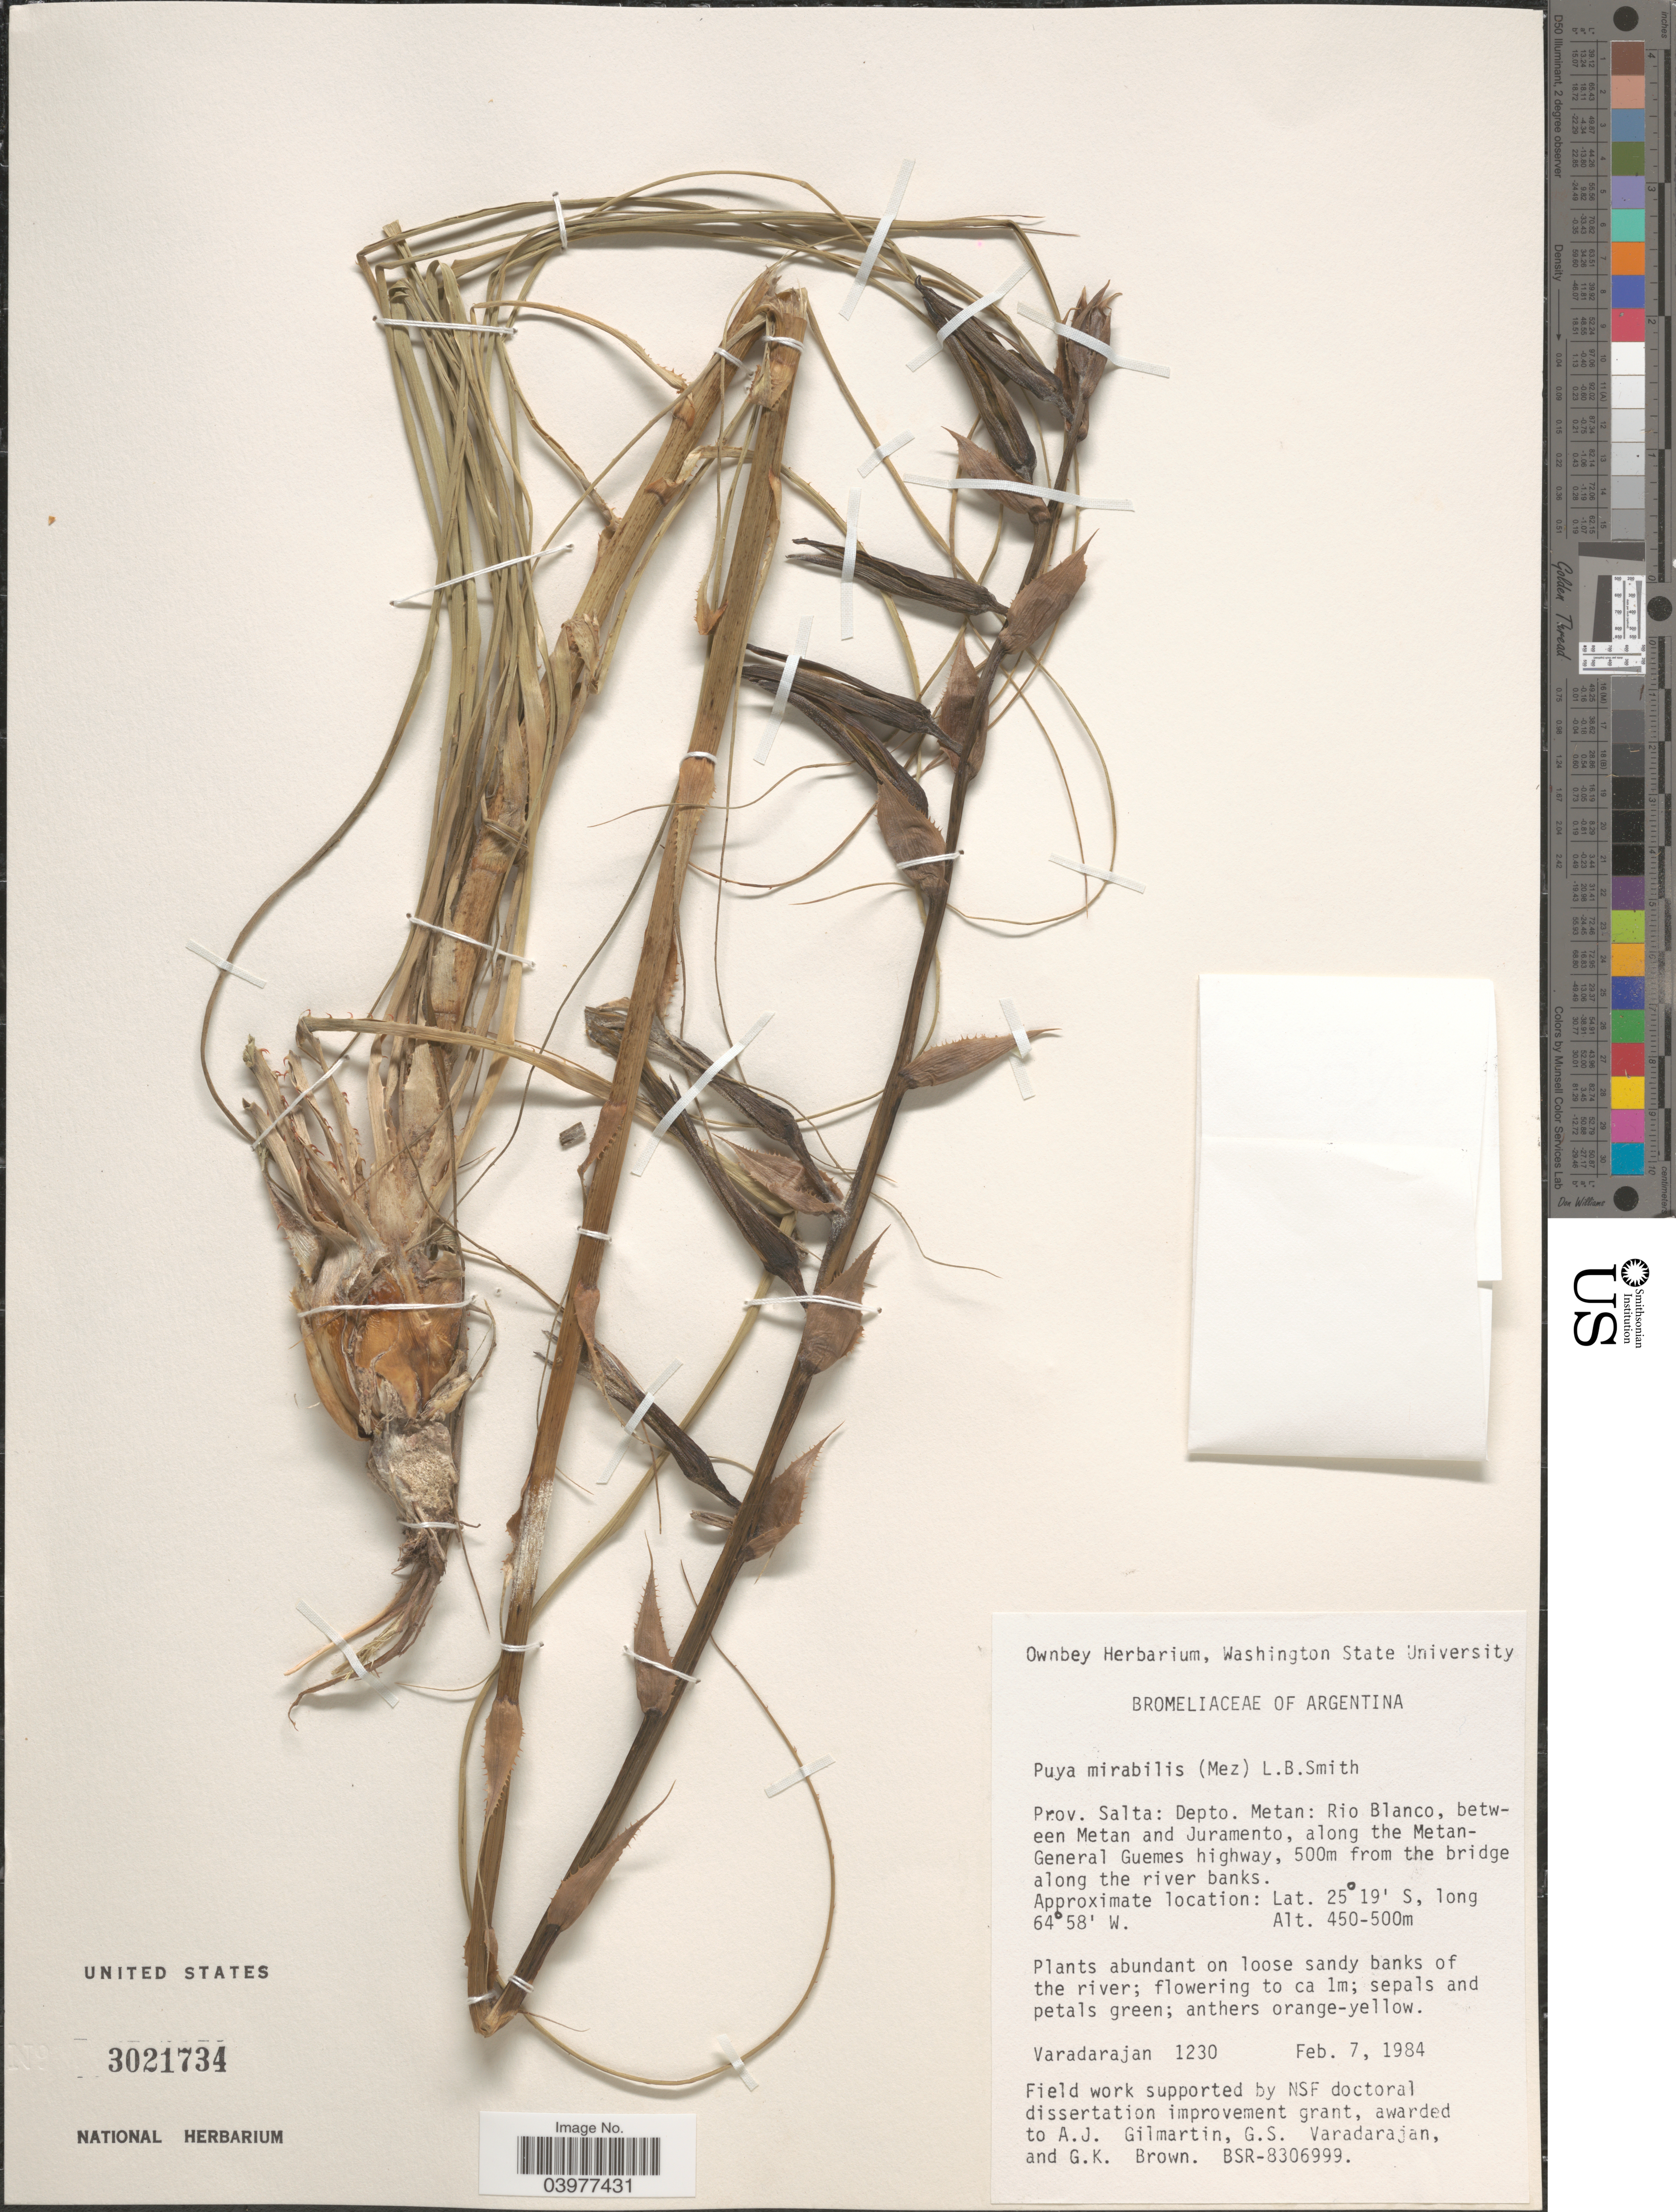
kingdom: Plantae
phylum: Tracheophyta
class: Liliopsida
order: Poales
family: Bromeliaceae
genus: Puya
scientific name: Puya mirabilis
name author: (Mez) L.B. Sm.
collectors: G. S. Varadarajan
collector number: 1230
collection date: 1984-02-07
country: Argentina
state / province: Salta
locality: Depto. Metan: Rio Blanca, between Metan and Juramento, along the Metan-General Guemes highway, 500m from the bridge along the river banks. On loose sandy banks of the river.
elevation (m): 450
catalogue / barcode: US 3021734